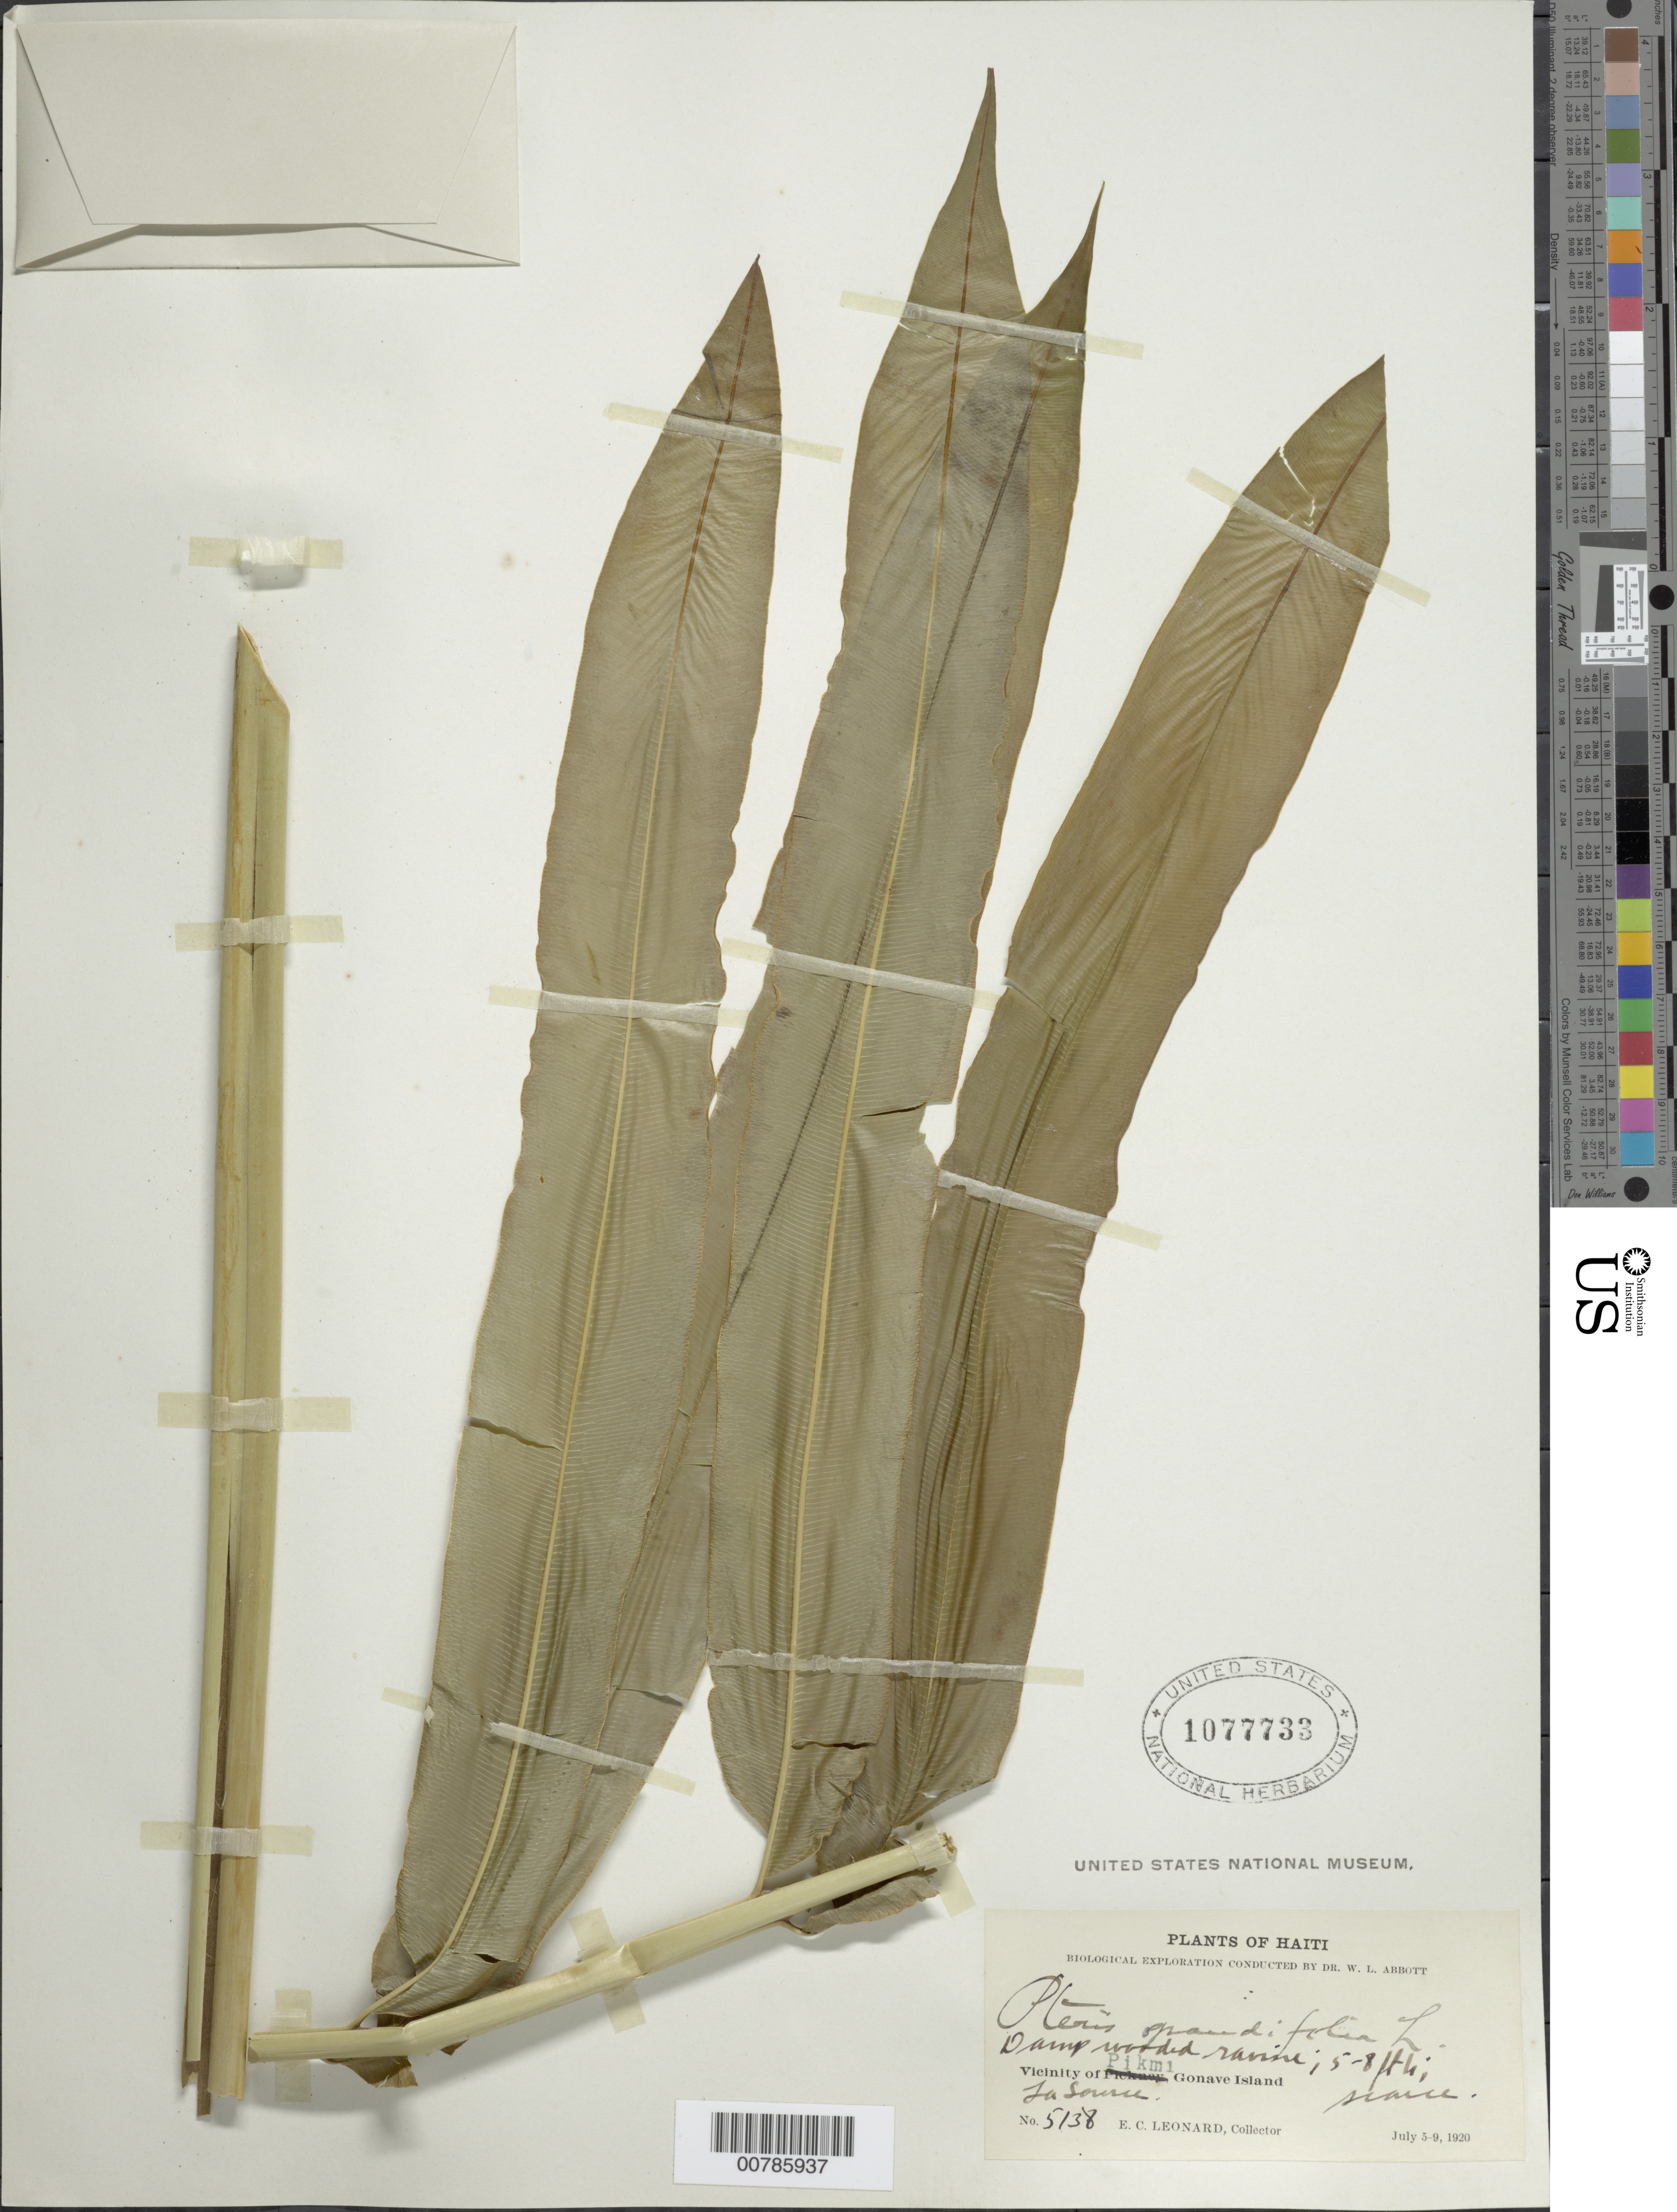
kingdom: Plantae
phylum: Tracheophyta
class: Polypodiopsida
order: Polypodiales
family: Pteridaceae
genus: Pteris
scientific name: Pteris grandifolia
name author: L.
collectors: E. C. Leonard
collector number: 5138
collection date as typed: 05 Jul 1920 to 09 Jul 1920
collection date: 1920-07-05/1920-07-09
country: Haiti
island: Hispaniola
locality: Gonave Island, Pikmi, La Source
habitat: Damp wooded ravine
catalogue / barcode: US 1077733